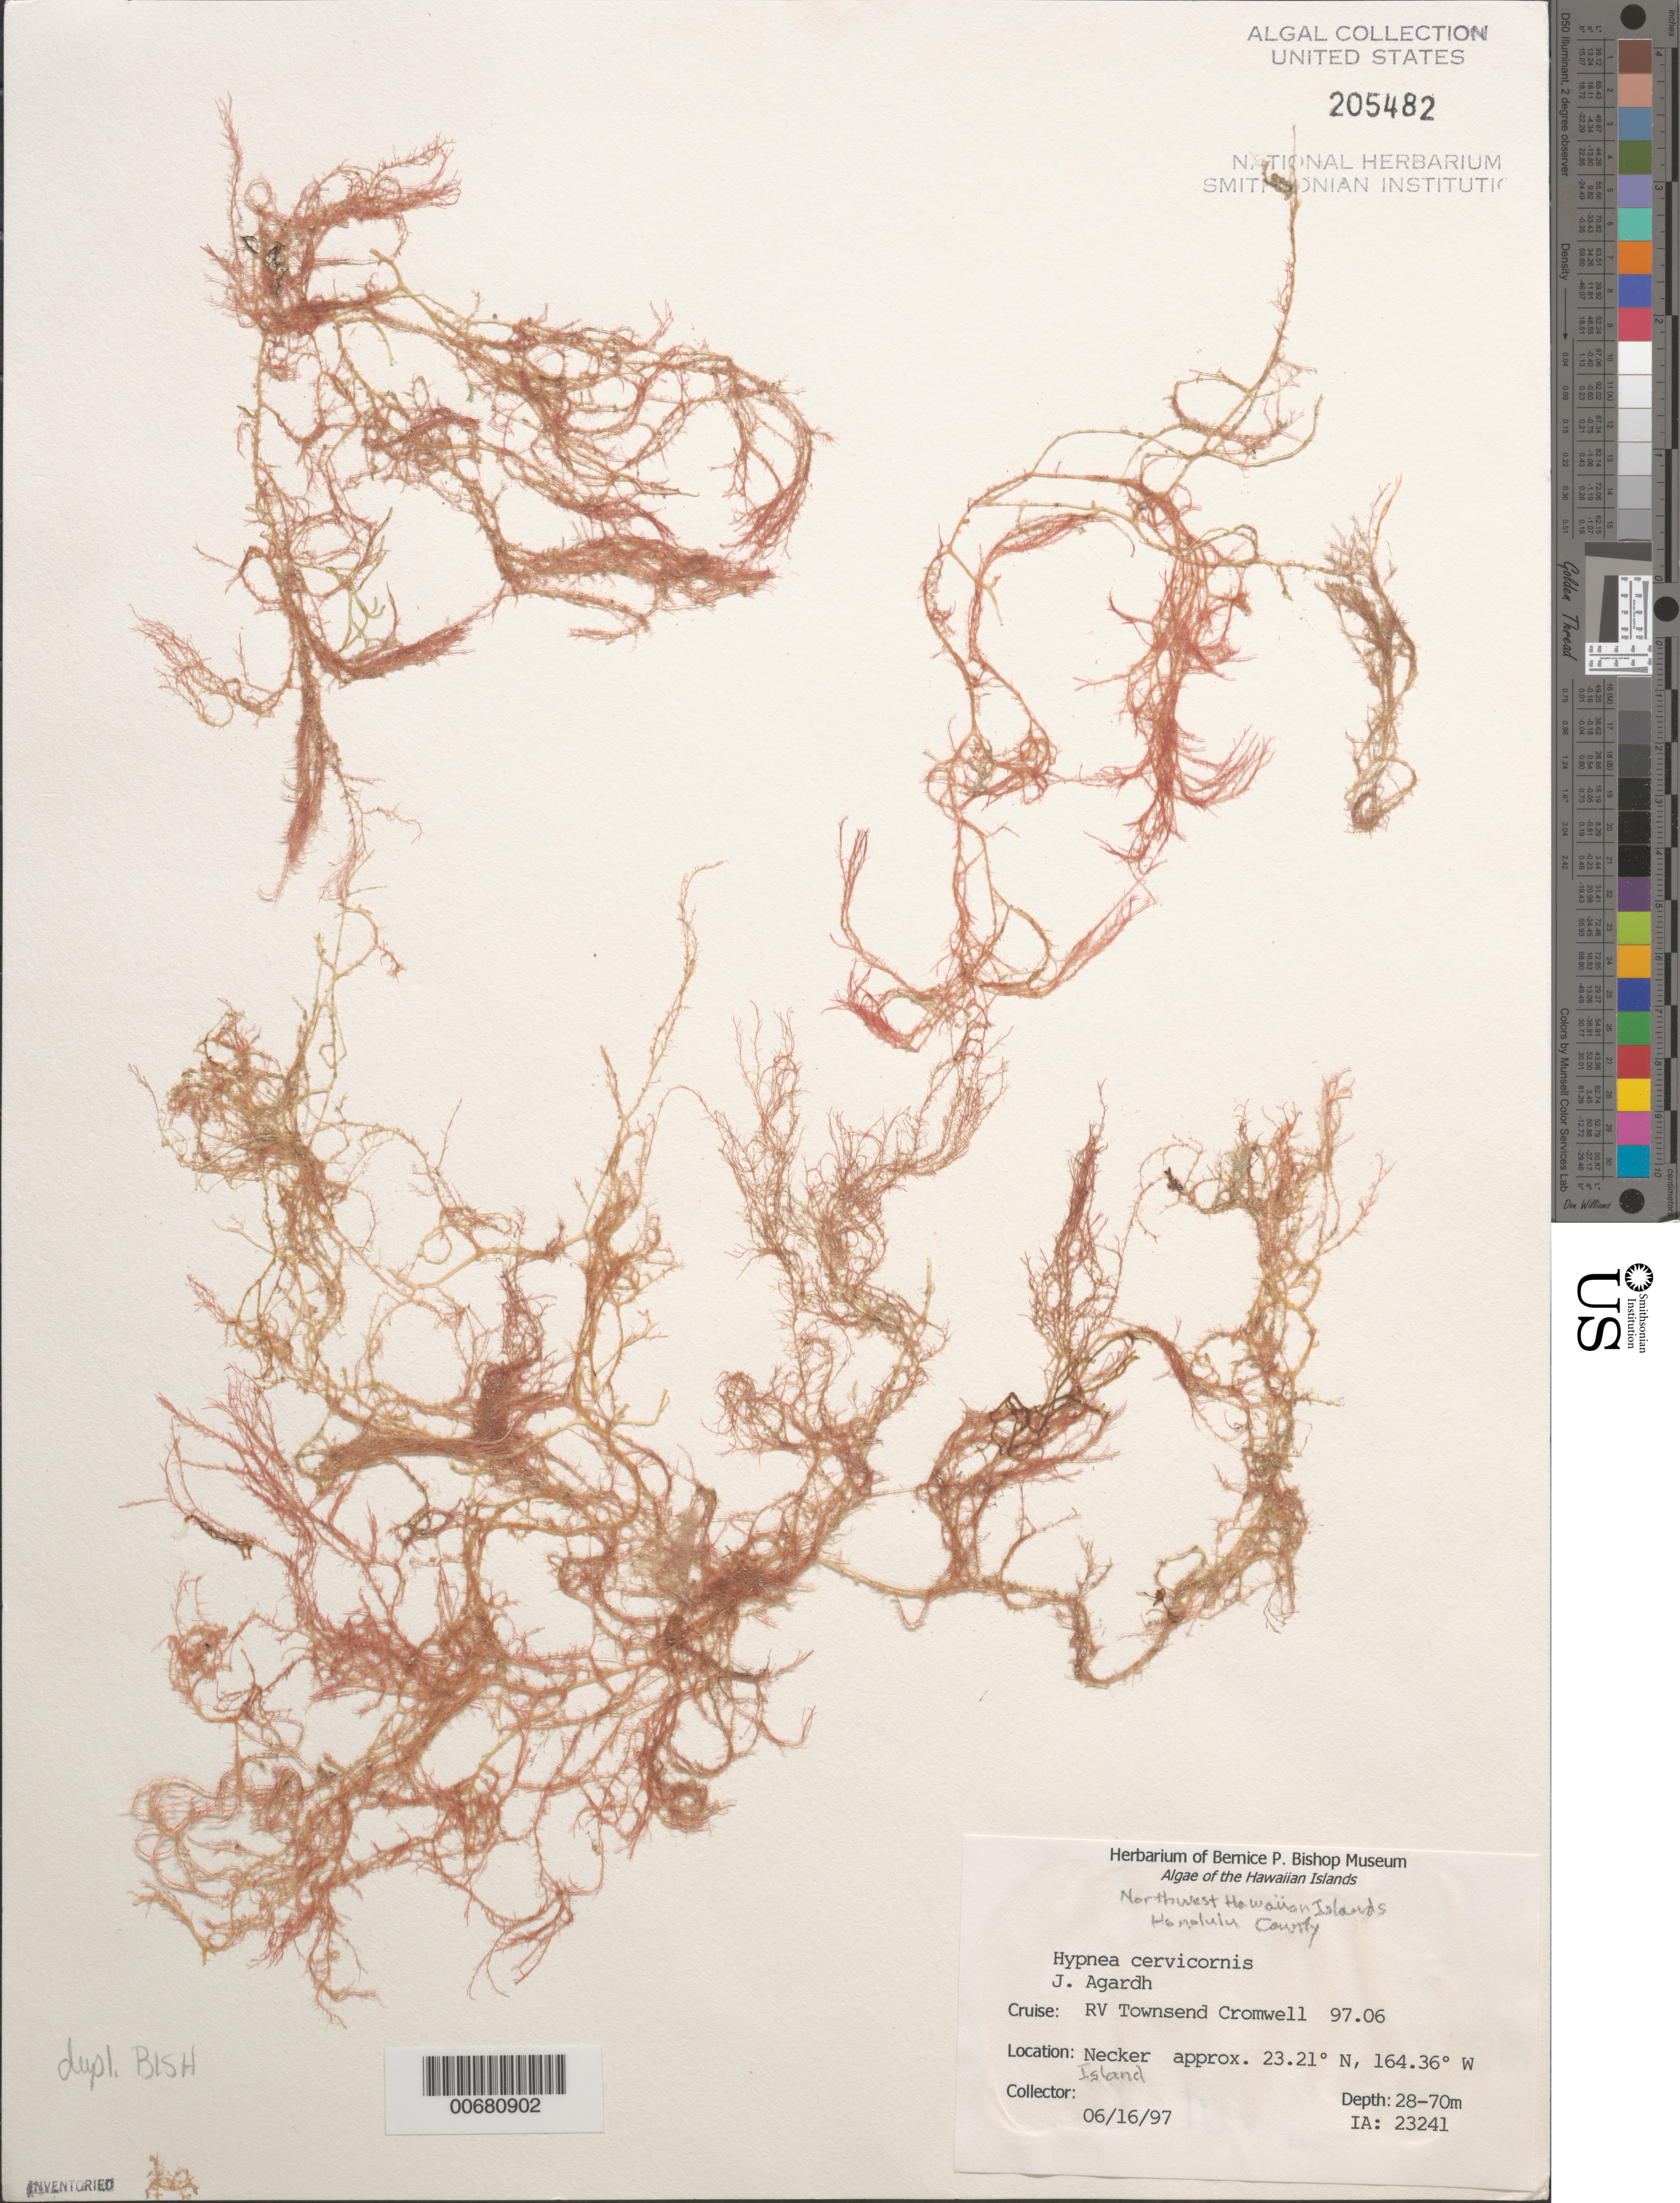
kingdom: Plantae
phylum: Rhodophyta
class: Florideophyceae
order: Gigartinales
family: Cystocloniaceae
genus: Hypnea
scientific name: Hypnea cervicornis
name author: J. Agardh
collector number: IAA 23241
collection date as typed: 16 Jun 1997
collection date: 1997-06-16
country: United States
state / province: Hawaii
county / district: Honolulu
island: Necker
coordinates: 23.21 N, 164.36 W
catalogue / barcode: US 205482